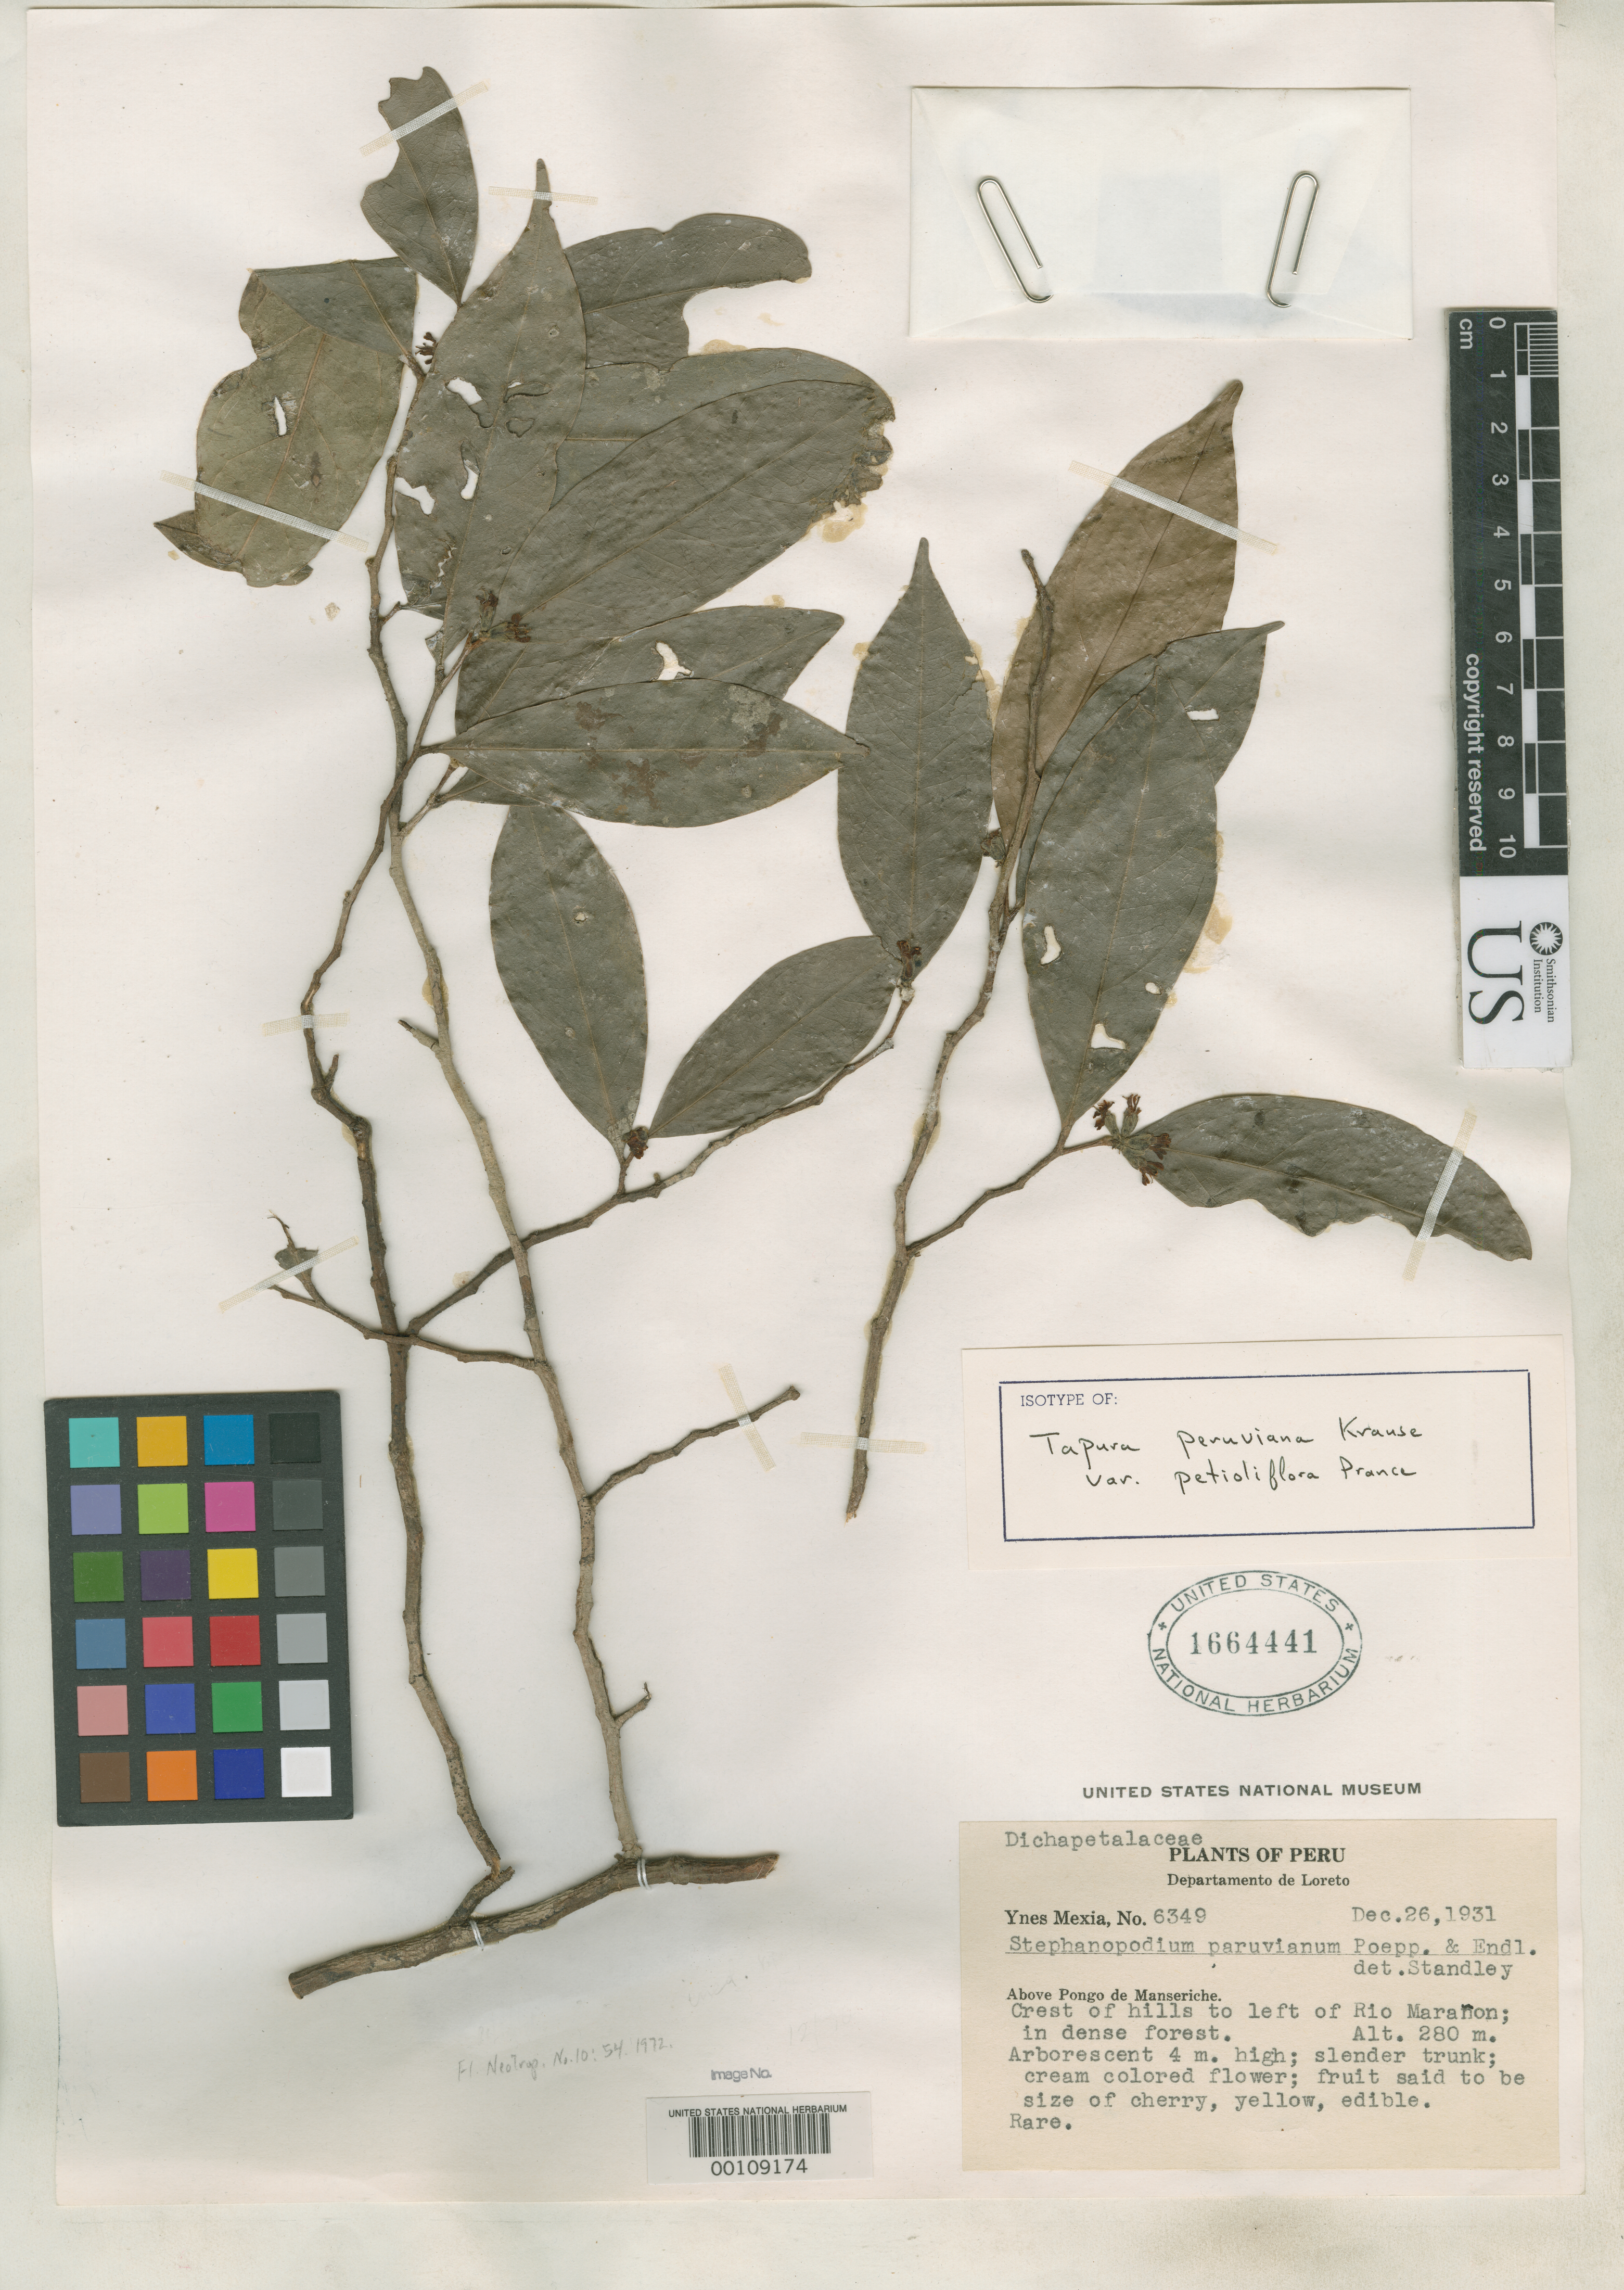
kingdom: Plantae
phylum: Tracheophyta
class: Magnoliopsida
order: Malpighiales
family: Dichapetalaceae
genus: Tapura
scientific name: Tapura peruviana var. petioliflora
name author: Prance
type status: Isotype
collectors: Y. Mexia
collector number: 6349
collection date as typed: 26 Dec 1931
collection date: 1931-12-26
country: Peru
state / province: Loreto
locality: Above Pongo de Manseriche, Rio Maranon.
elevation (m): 280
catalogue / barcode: US 1664441